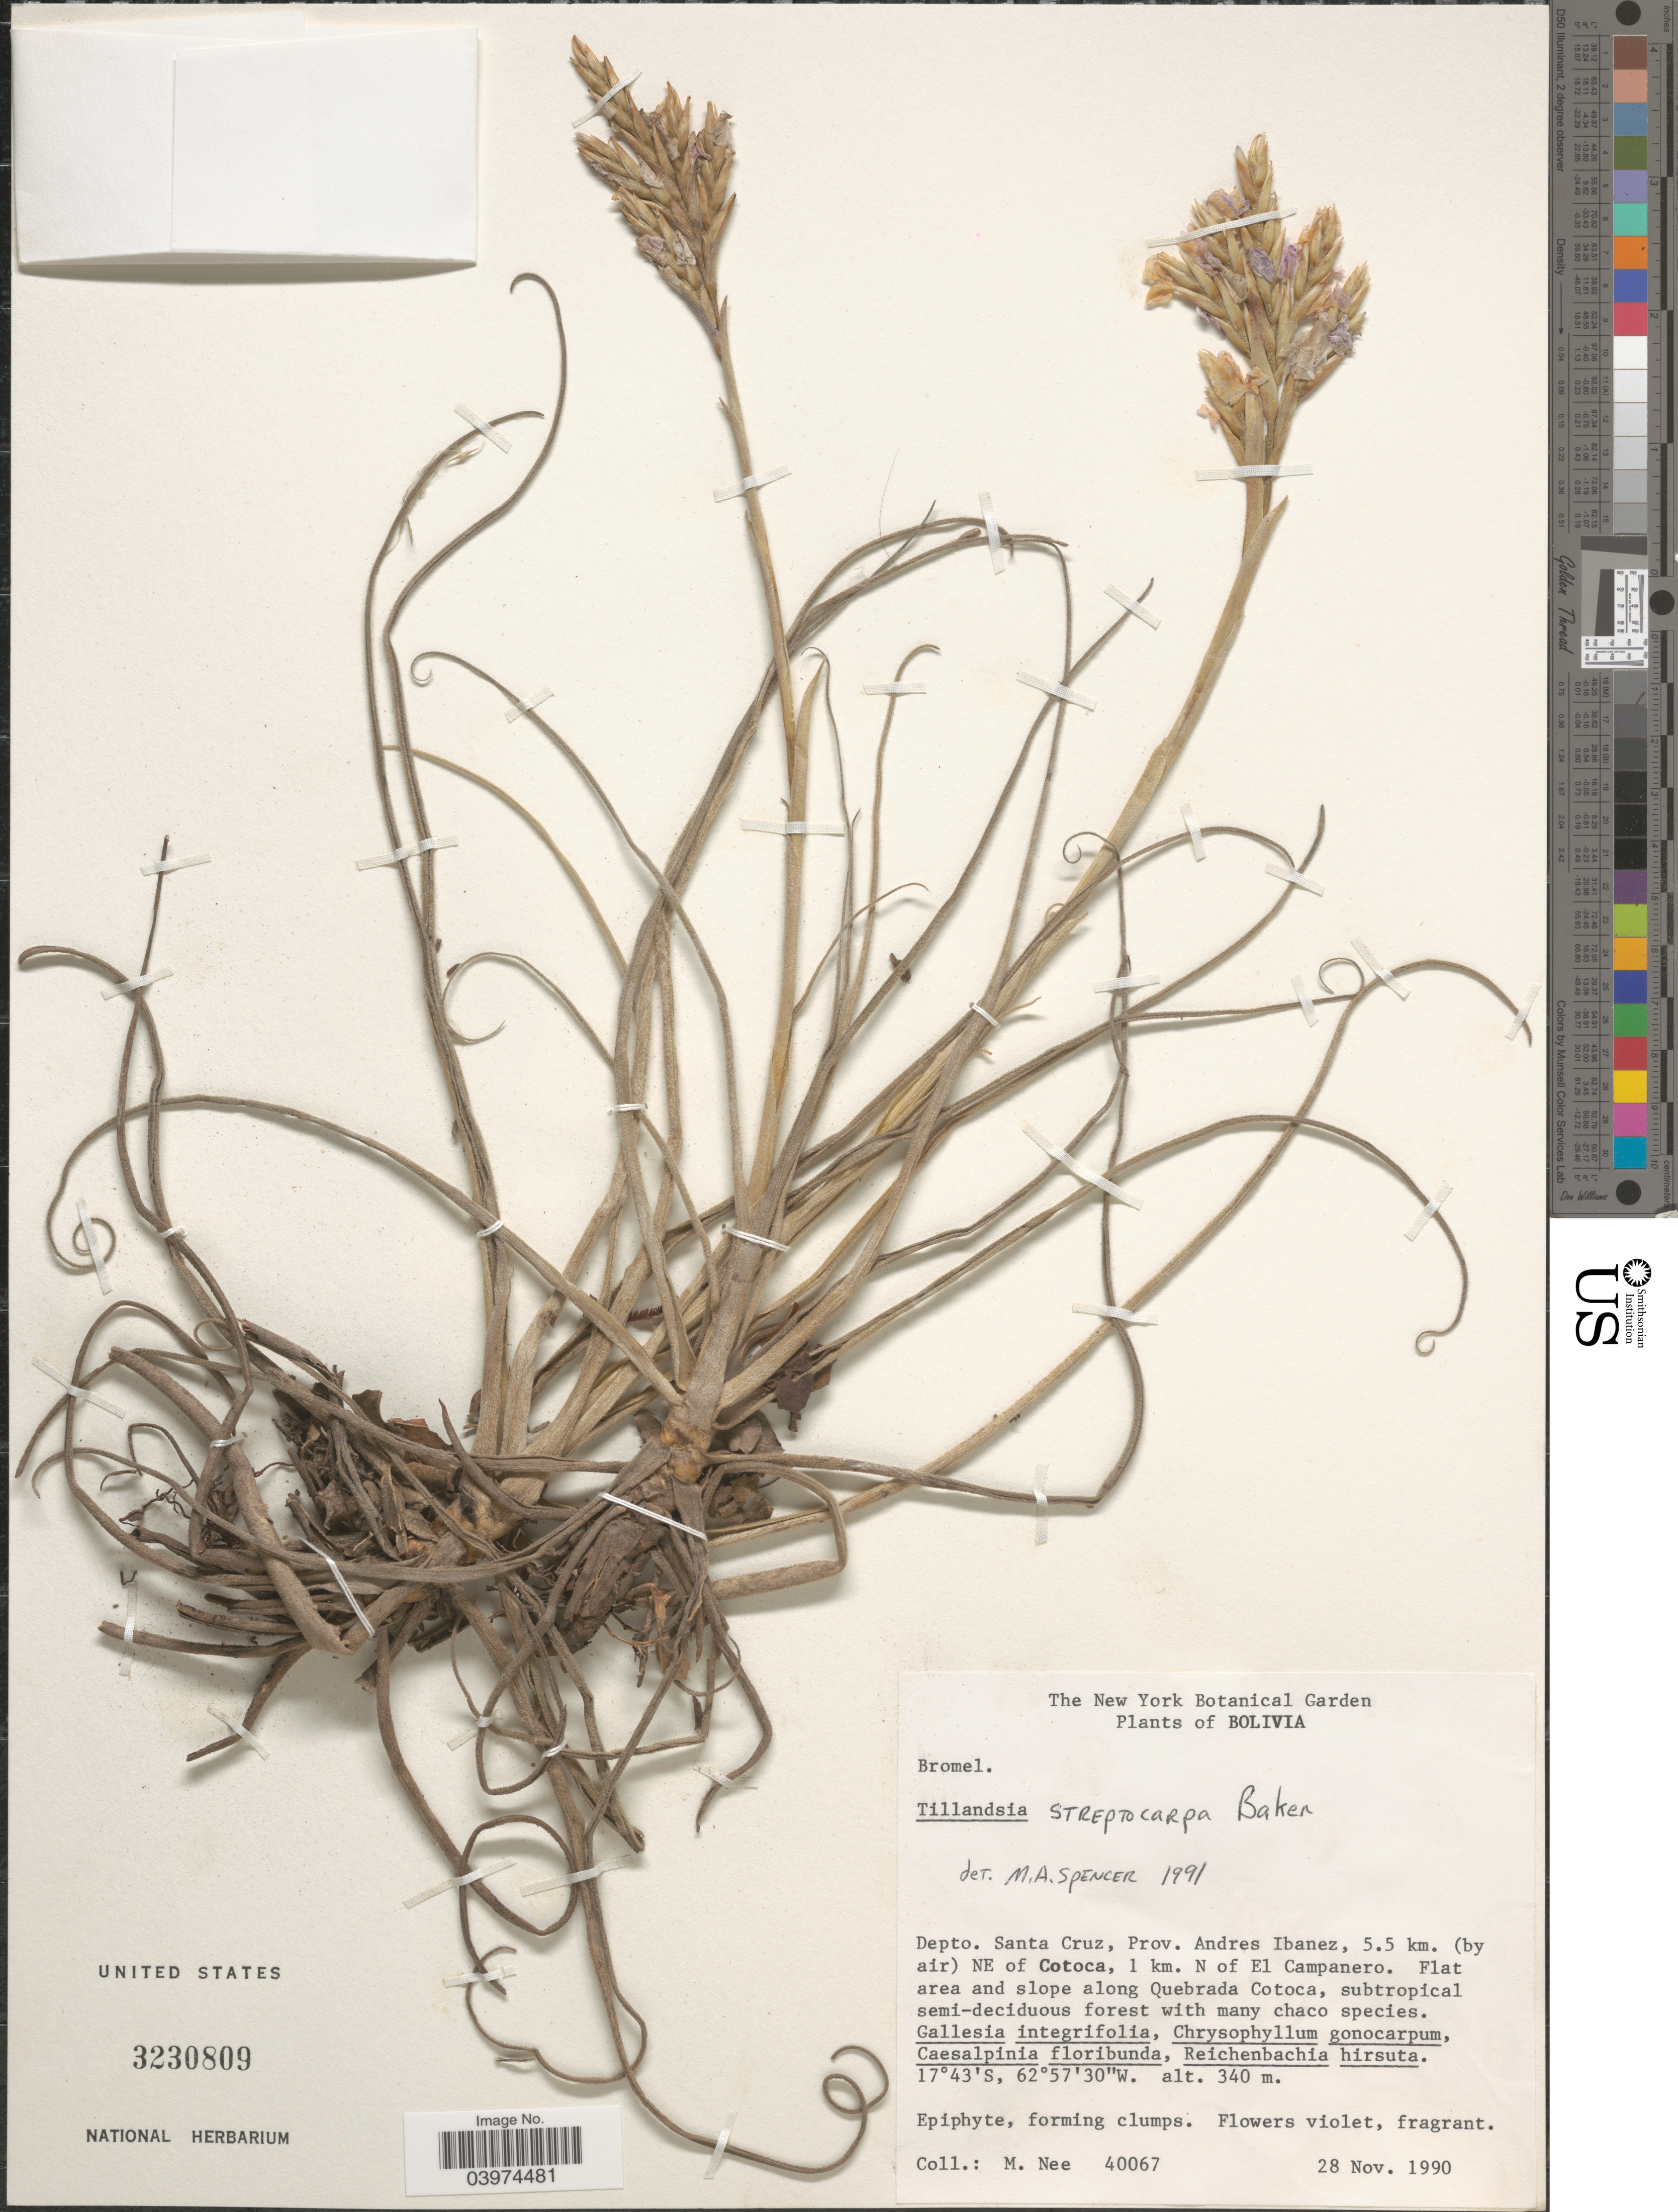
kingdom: Plantae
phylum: Tracheophyta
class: Liliopsida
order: Poales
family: Bromeliaceae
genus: Tillandsia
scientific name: Tillandsia streptocarpa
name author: Baker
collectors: M. Nee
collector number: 40067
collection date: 1990-11-28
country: Bolivia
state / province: Santa Cruz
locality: Depto. Santa Cruz, Prov. Andres Ibanez, 5.5 km. (by air) NE of Cotoca, 1 km. N of El Campanero.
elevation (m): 340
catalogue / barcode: US 3230809